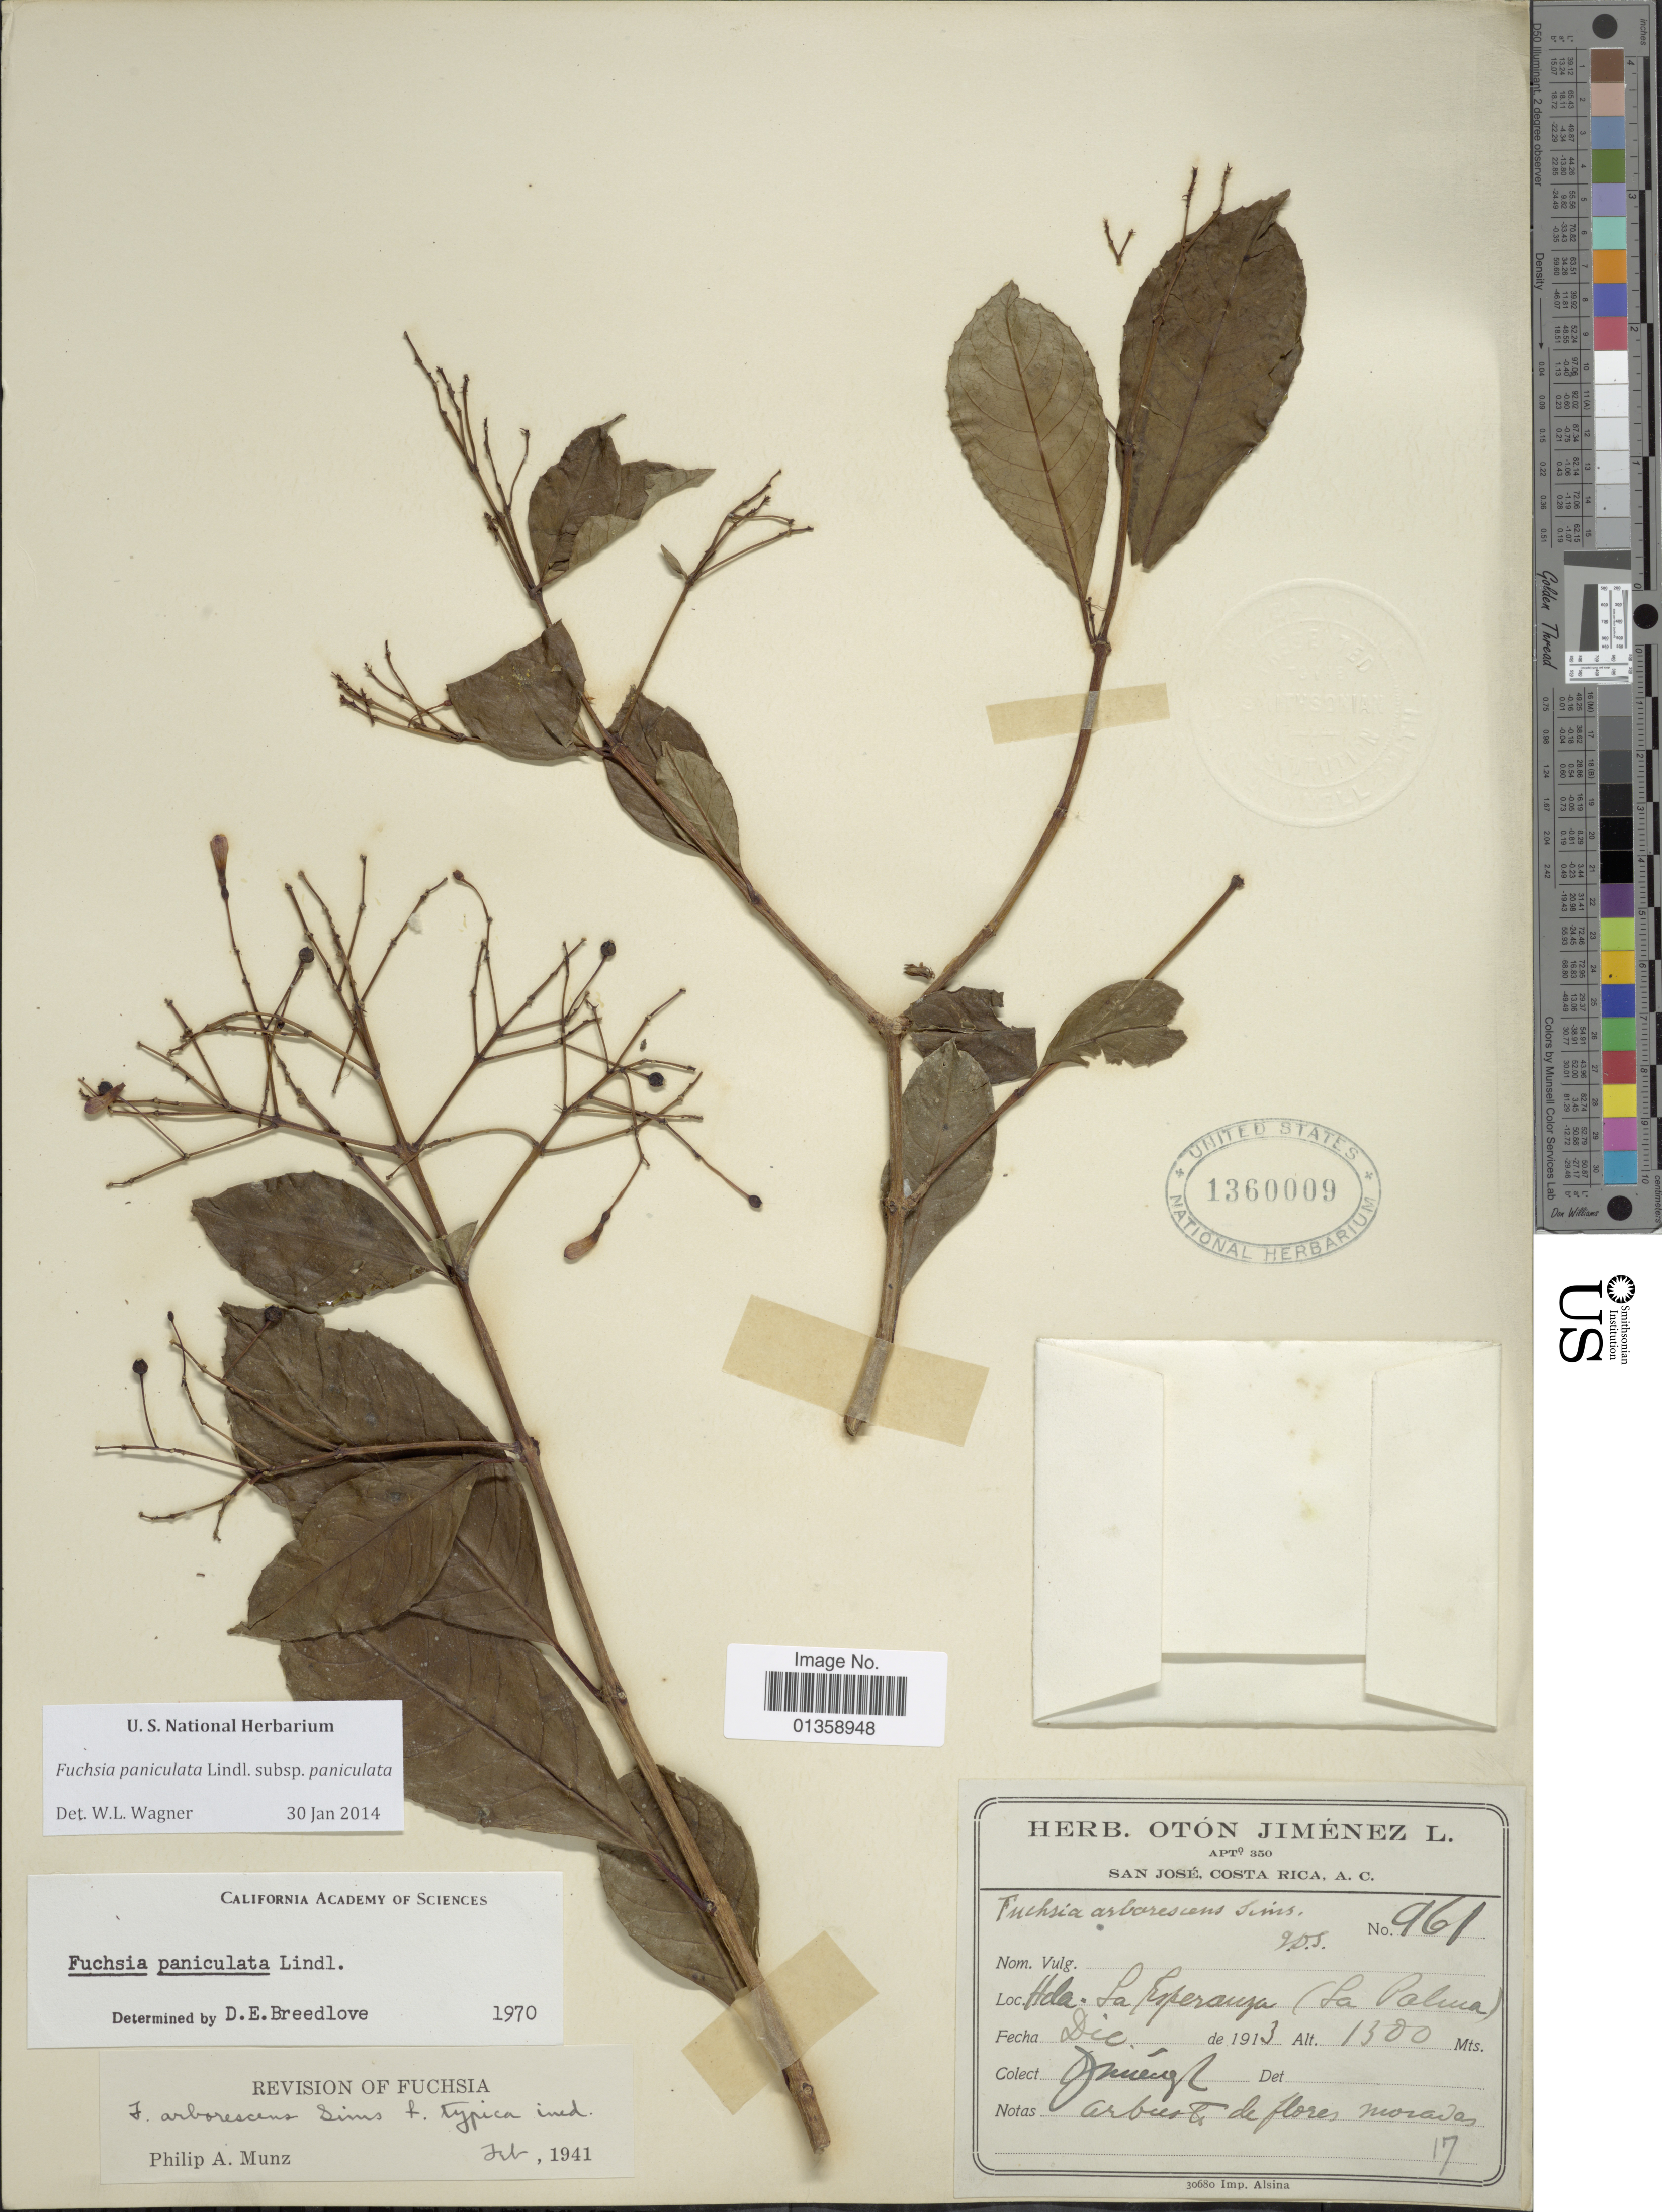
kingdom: Plantae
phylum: Tracheophyta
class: Magnoliopsida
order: Myrtales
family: Onagraceae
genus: Fuchsia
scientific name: Fuchsia paniculata subsp. paniculata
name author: Lindl.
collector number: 961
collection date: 1913-12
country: Costa Rica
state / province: San José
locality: Hda. La Esperanza (La Palma)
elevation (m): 1300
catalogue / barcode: US 1360009